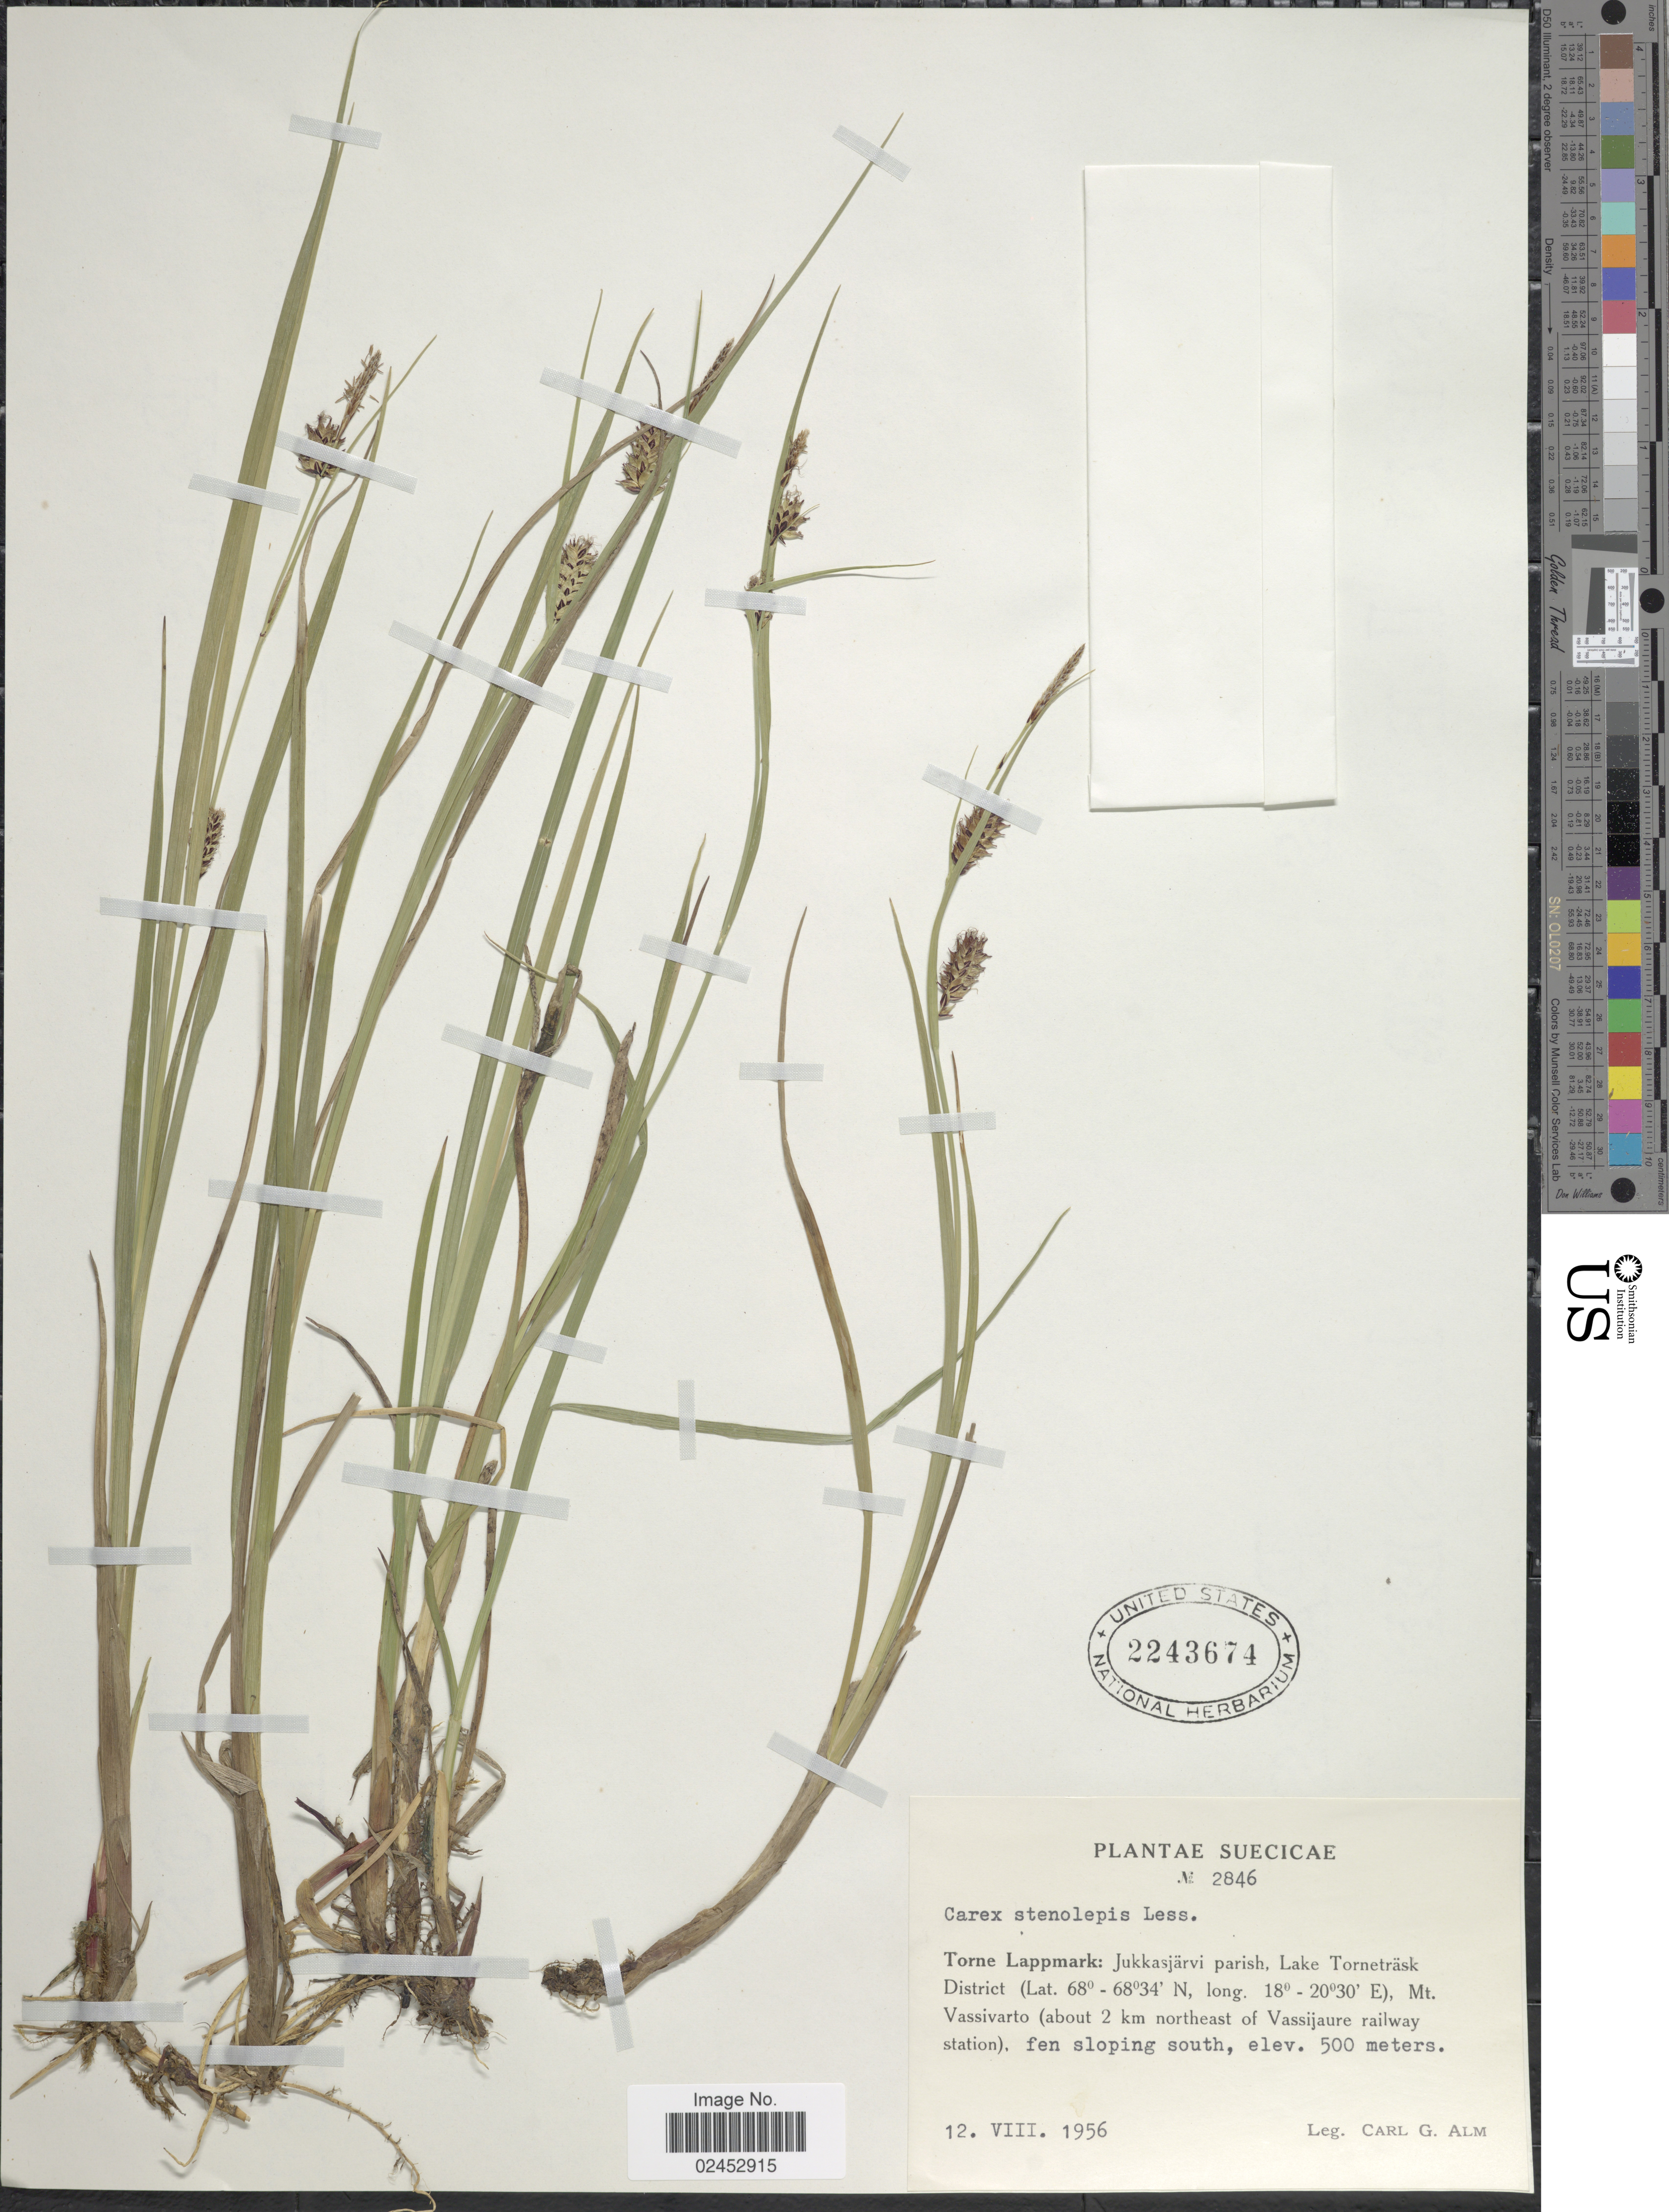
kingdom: Plantae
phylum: Tracheophyta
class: Liliopsida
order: Poales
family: Cyperaceae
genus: Carex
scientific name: Carex rostrata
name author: Stokes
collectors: C. G. Alm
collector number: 2846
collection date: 1956-08-12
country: Sweden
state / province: Norrbotten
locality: Suecicae, Torne Lappmark: Jukkasjarvi parish, Lake Tornetrask District, Mt. Vassivarto (about 2 km northeast of Vassijaure raiwlay station), fen sloping south.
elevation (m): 500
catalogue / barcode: US 2243674